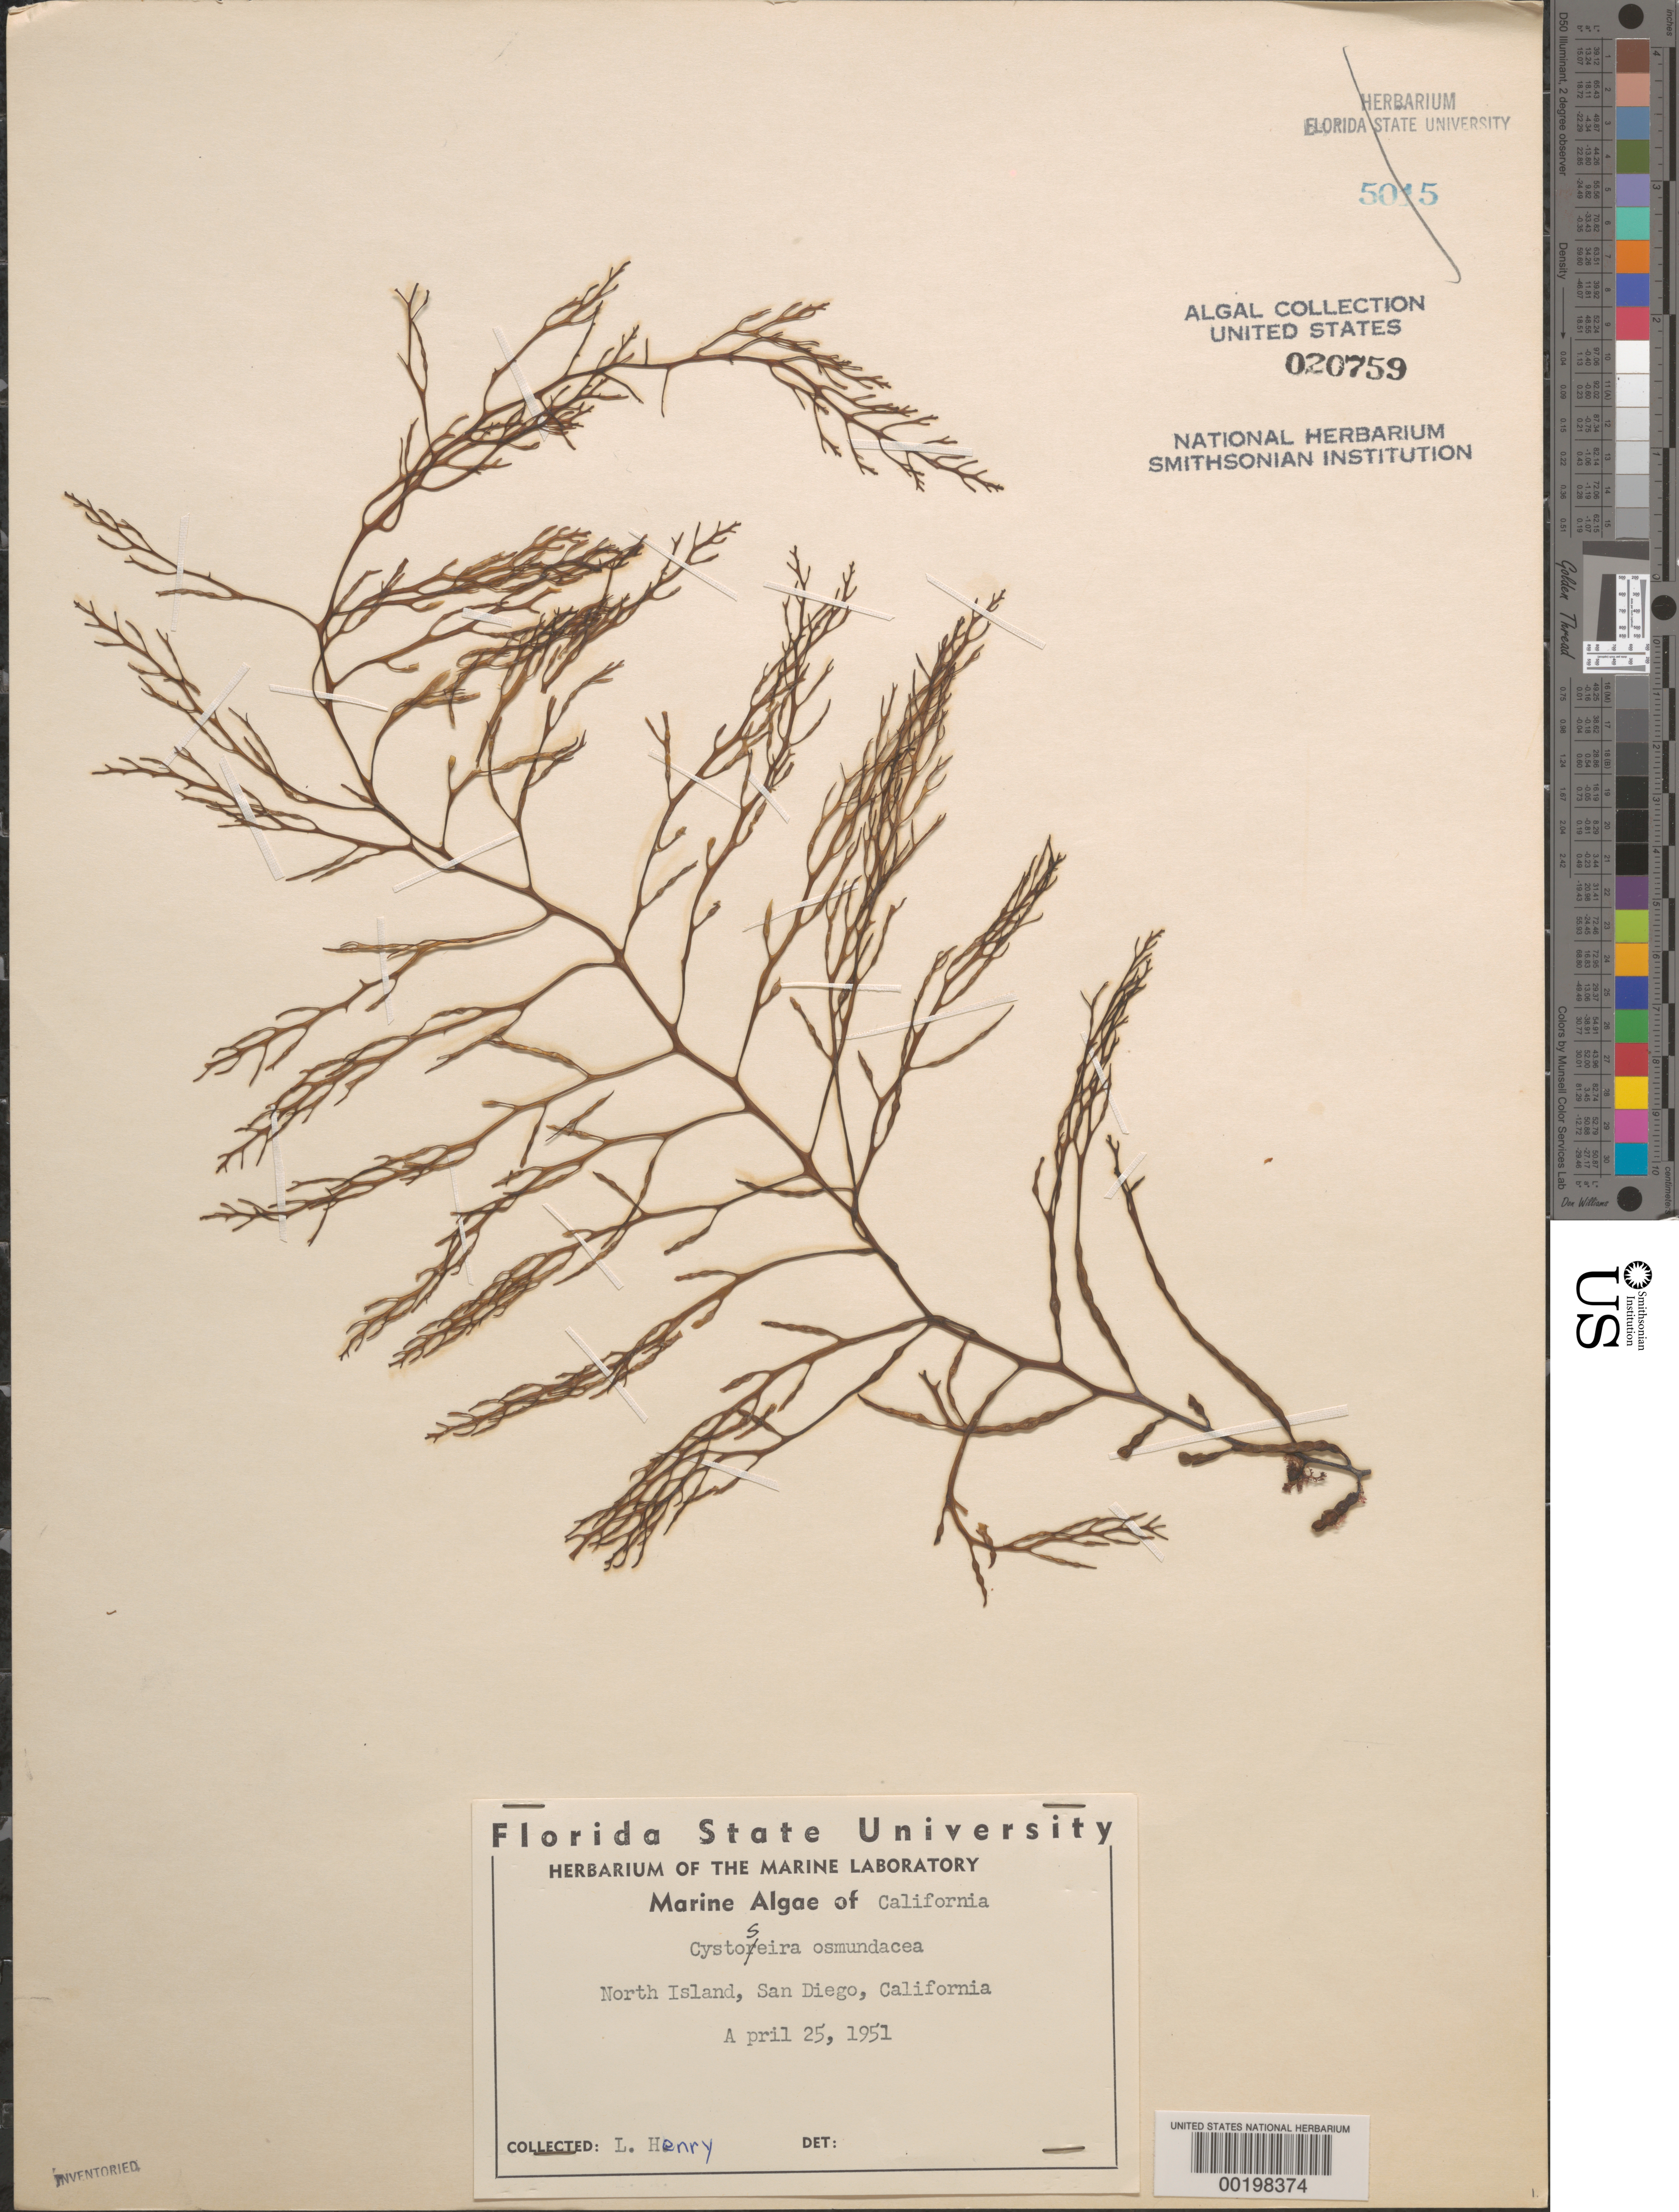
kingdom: Chromista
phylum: Ochrophyta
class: Phaeophyceae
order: Fucales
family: Sargassaceae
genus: Cystoseira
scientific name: Cystoseira osmundacea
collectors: L. Henry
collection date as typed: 25 Apr 1951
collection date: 1951-04-25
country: United States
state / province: California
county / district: San Diego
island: North Island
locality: San Diego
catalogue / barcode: US 20759